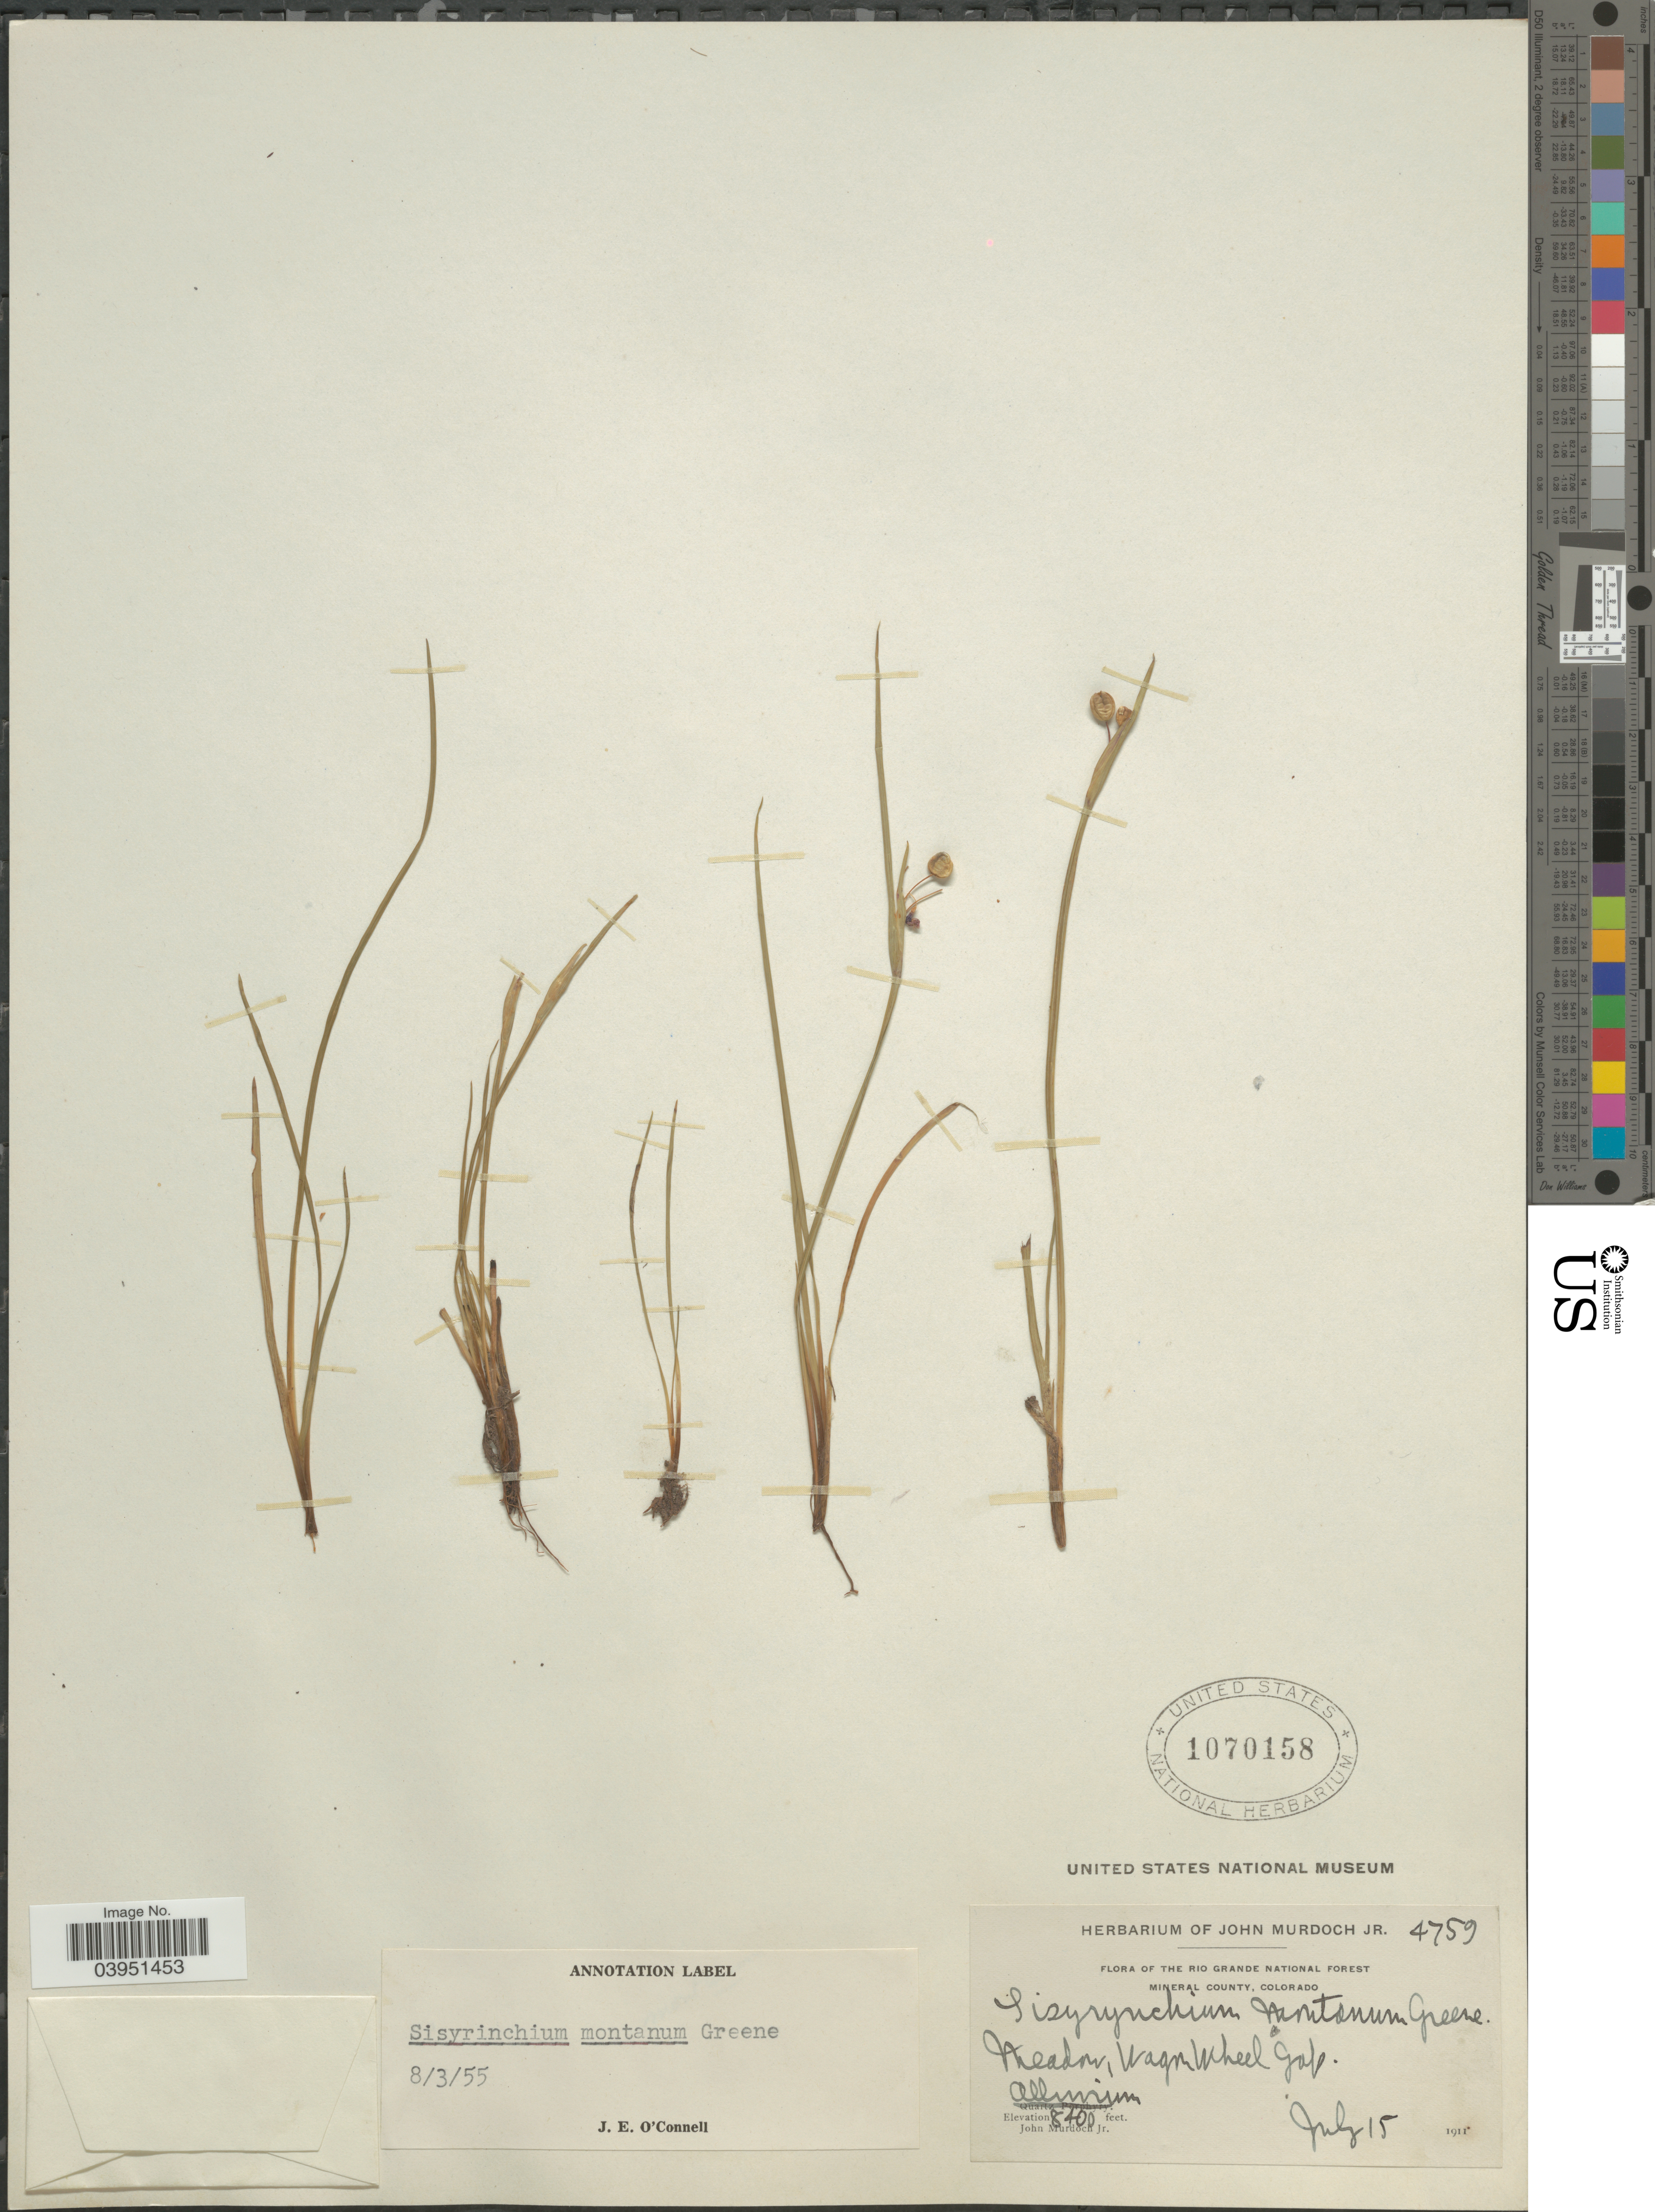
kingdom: Plantae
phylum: Tracheophyta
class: Liliopsida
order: Asparagales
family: Iridaceae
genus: Sisyrinchium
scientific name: Sisyrinchium montanum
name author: Greene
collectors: J. Murdoch Jr.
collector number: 4759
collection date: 1911-07-15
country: United States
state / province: Colorado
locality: The Rio Grande National Forest. Mineral County. Meadow, Wagen Wheel Gap.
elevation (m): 2560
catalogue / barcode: US 1070158